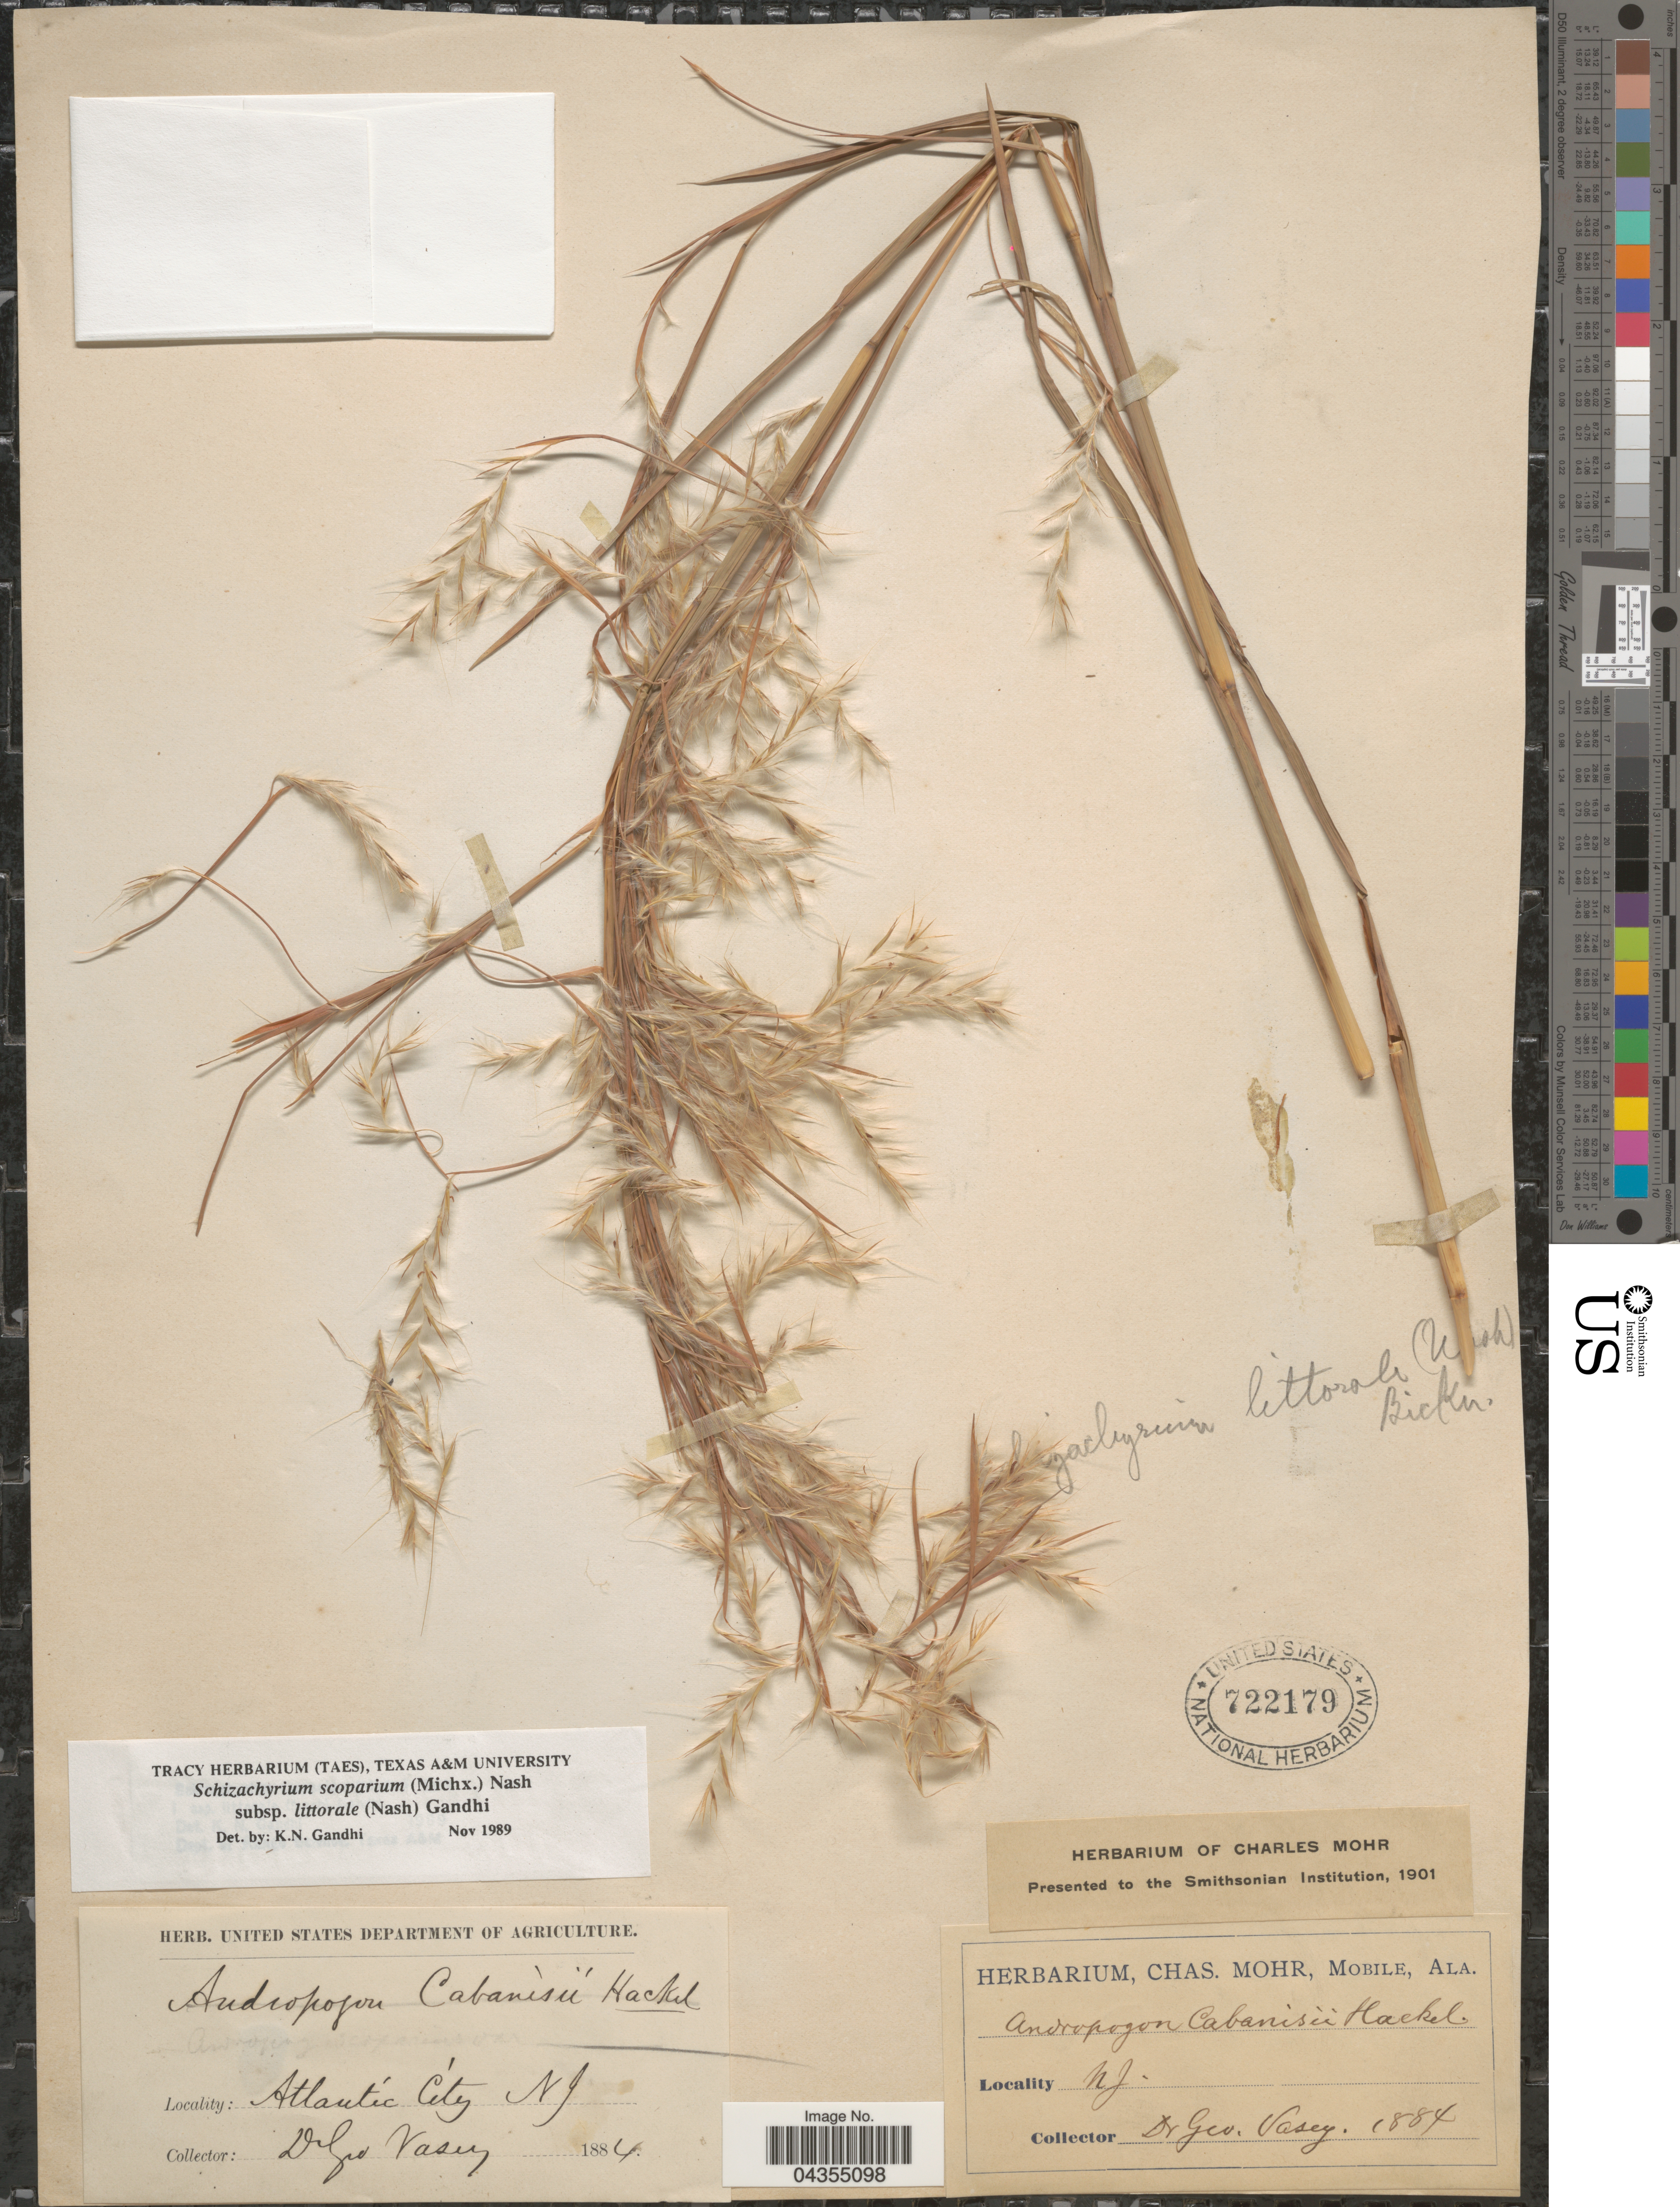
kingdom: Plantae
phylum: Tracheophyta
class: Liliopsida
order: Poales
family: Poaceae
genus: Schizachyrium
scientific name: Schizachyrium scoparium var. littorale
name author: (Nash) Gould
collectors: G. R. Vasey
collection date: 1884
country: United States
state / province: New Jersey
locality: Atlantic City.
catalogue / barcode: US 722179